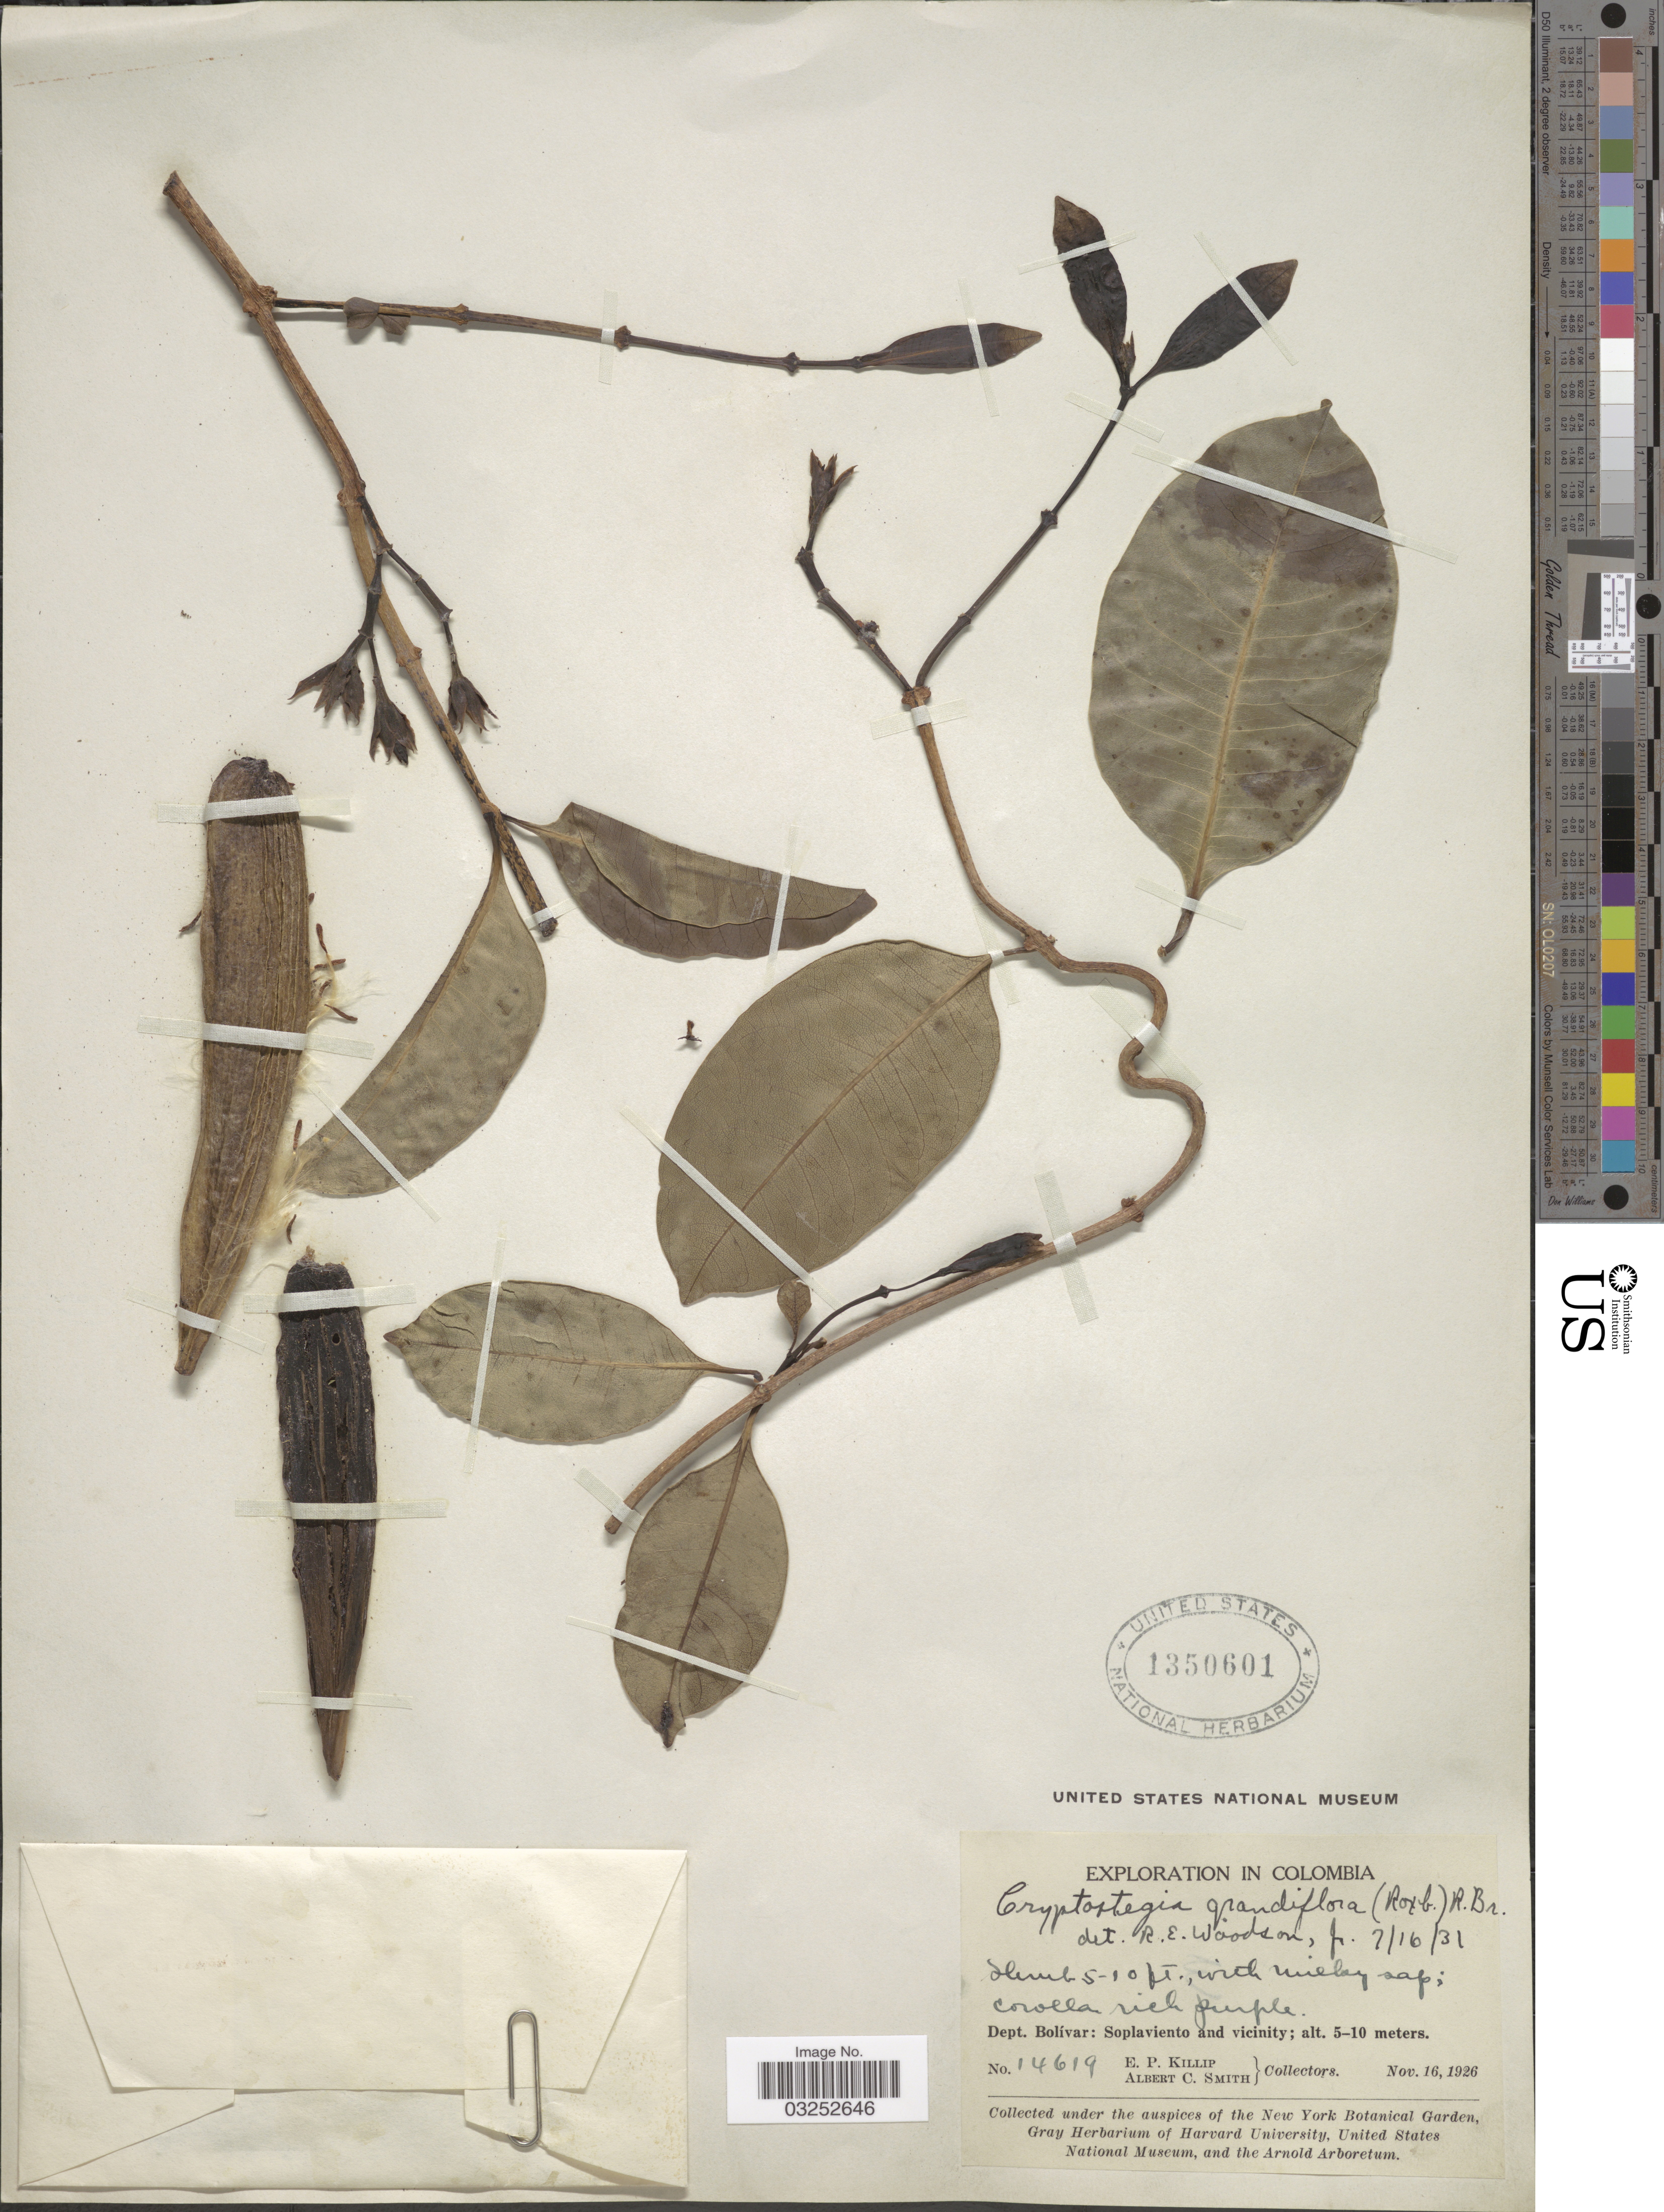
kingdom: Plantae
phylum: Tracheophyta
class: Magnoliopsida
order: Gentianales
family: Apocynaceae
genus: Cryptostegia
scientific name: Cryptostegia grandiflora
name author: Roxb. ex R. Br.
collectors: E. P. Killip & A. C. Smith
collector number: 14619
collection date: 1926-11-16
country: Colombia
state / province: Bolívar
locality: Dept. Bolívar: Soplaviento and vicinity.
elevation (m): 5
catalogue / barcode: US 1350601